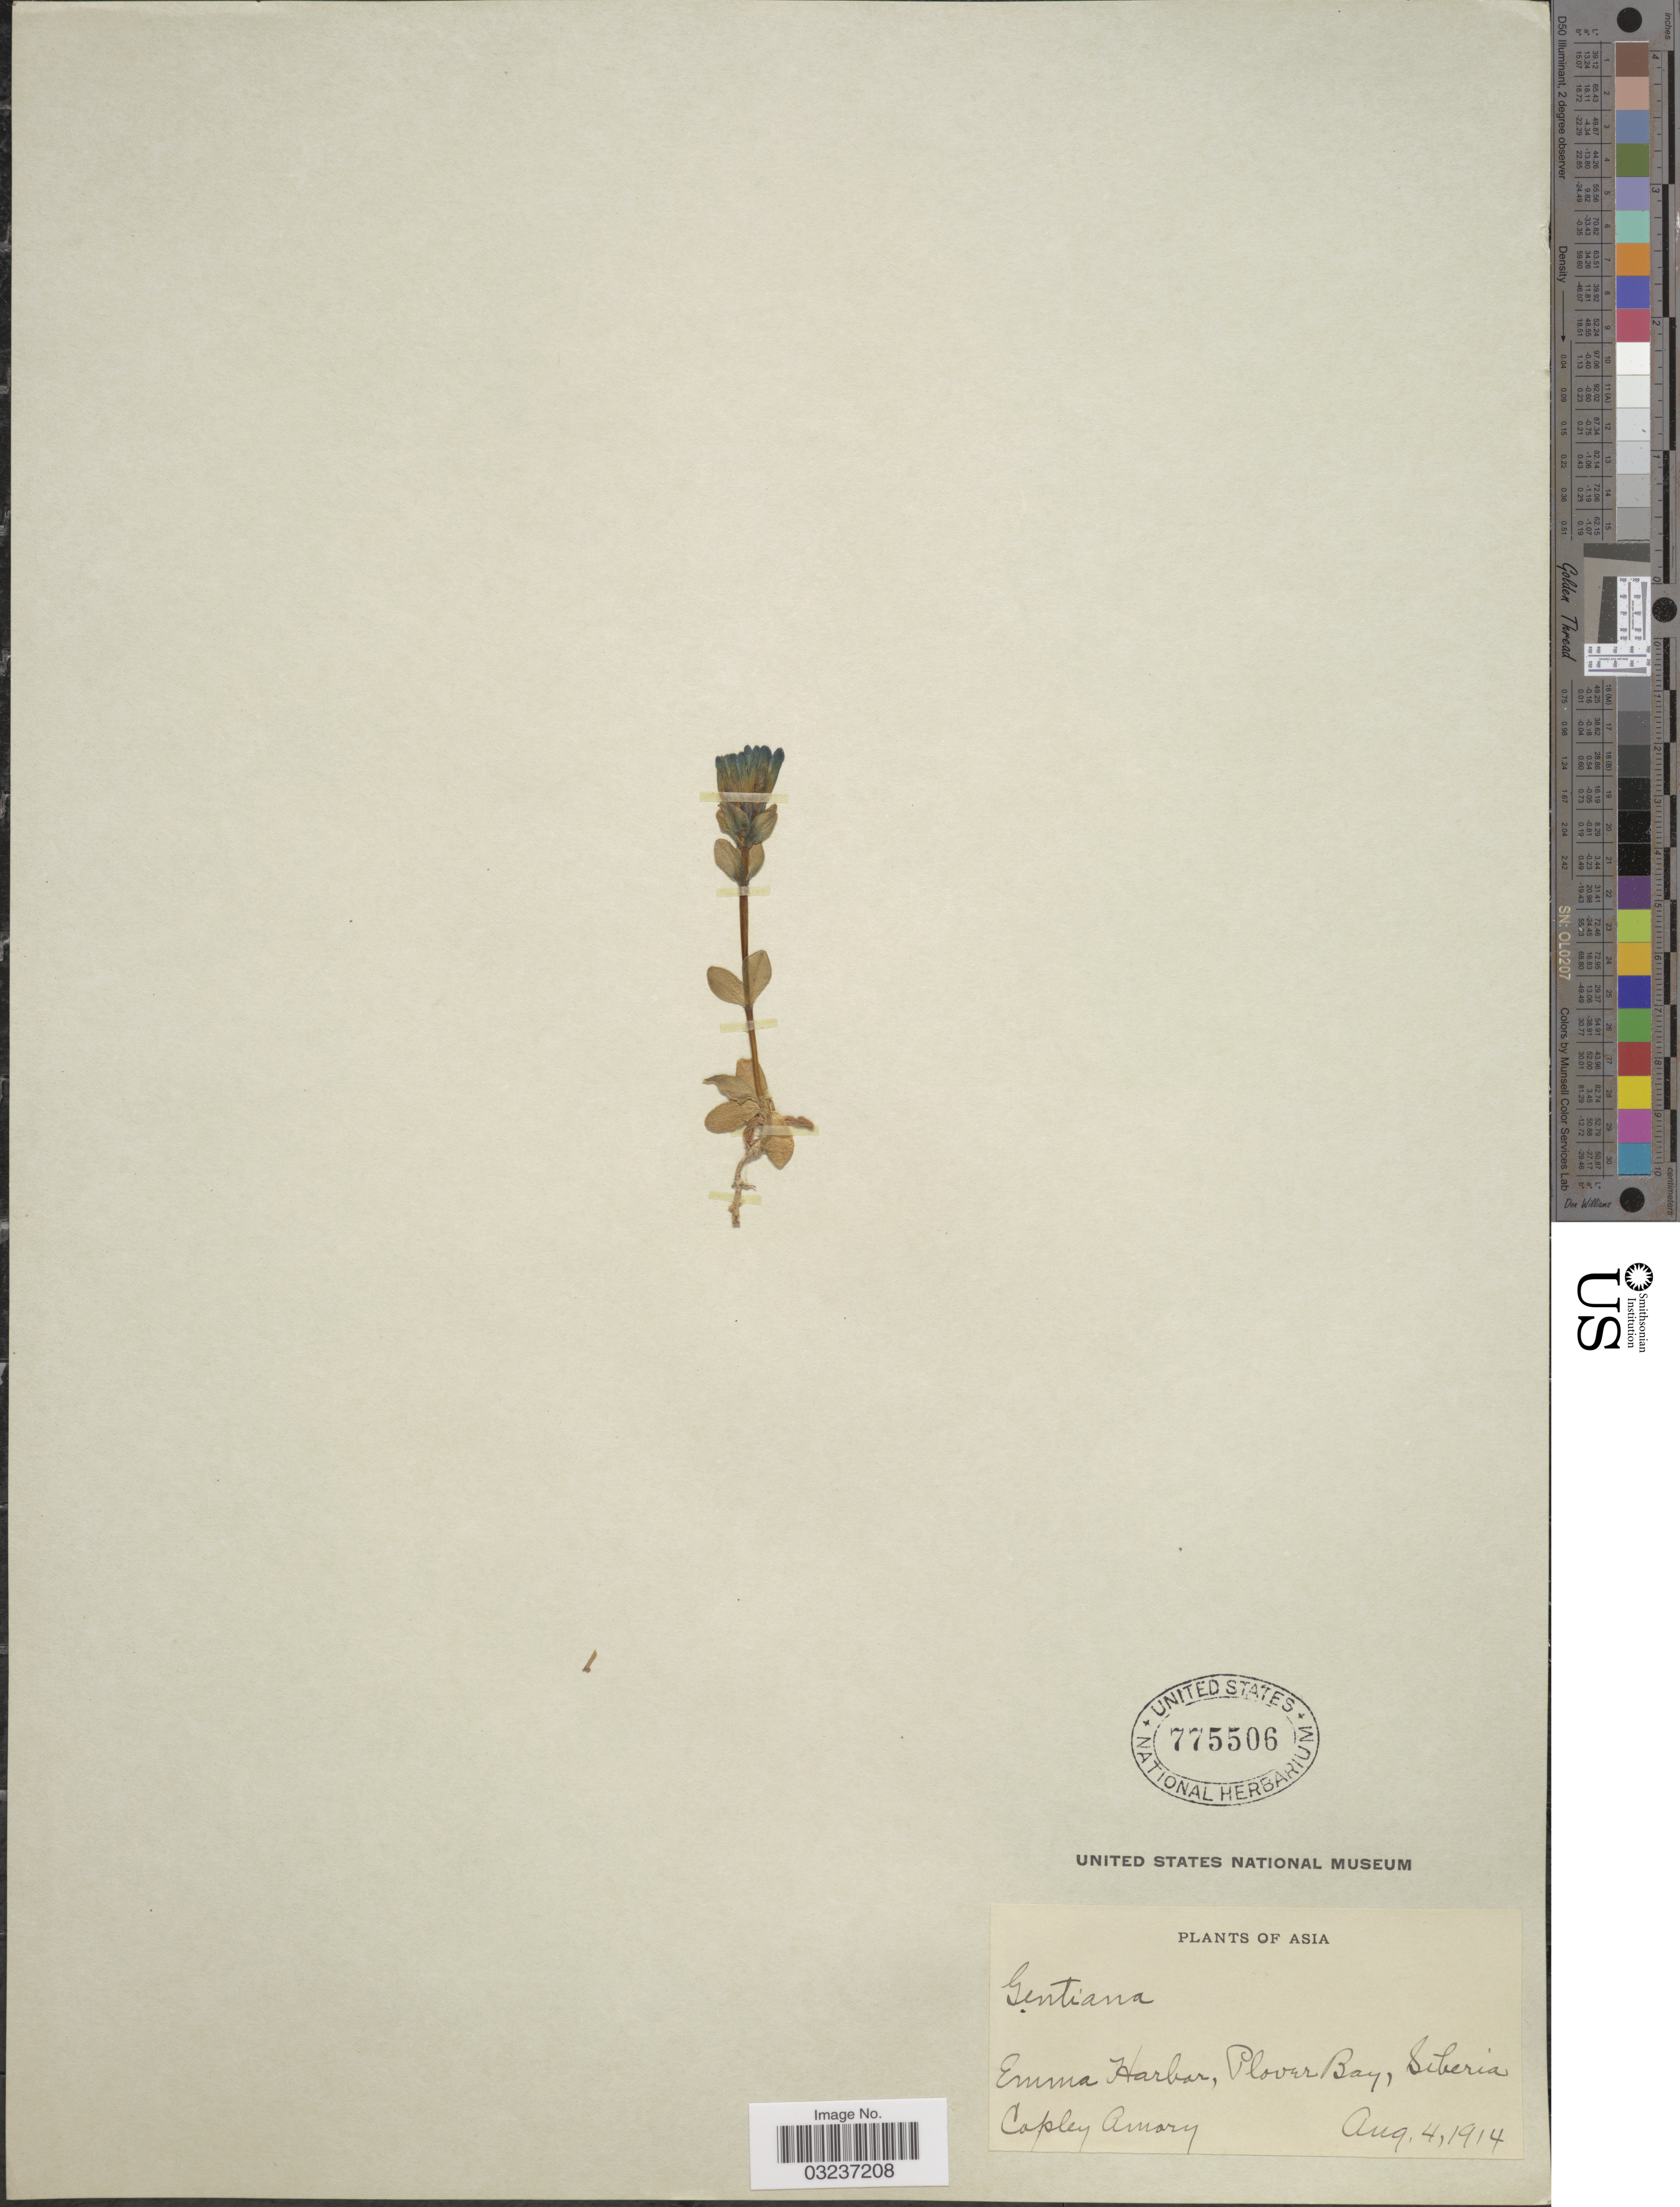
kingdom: Plantae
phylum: Tracheophyta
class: Magnoliopsida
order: Gentianales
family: Gentianaceae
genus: Gentiana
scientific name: Gentiana sp.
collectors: C. Amary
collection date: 1914-08-04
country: Russian Federation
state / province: Chukotka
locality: Asia. Emma Harbor, Plover Bay, Siberia.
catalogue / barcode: US 775506